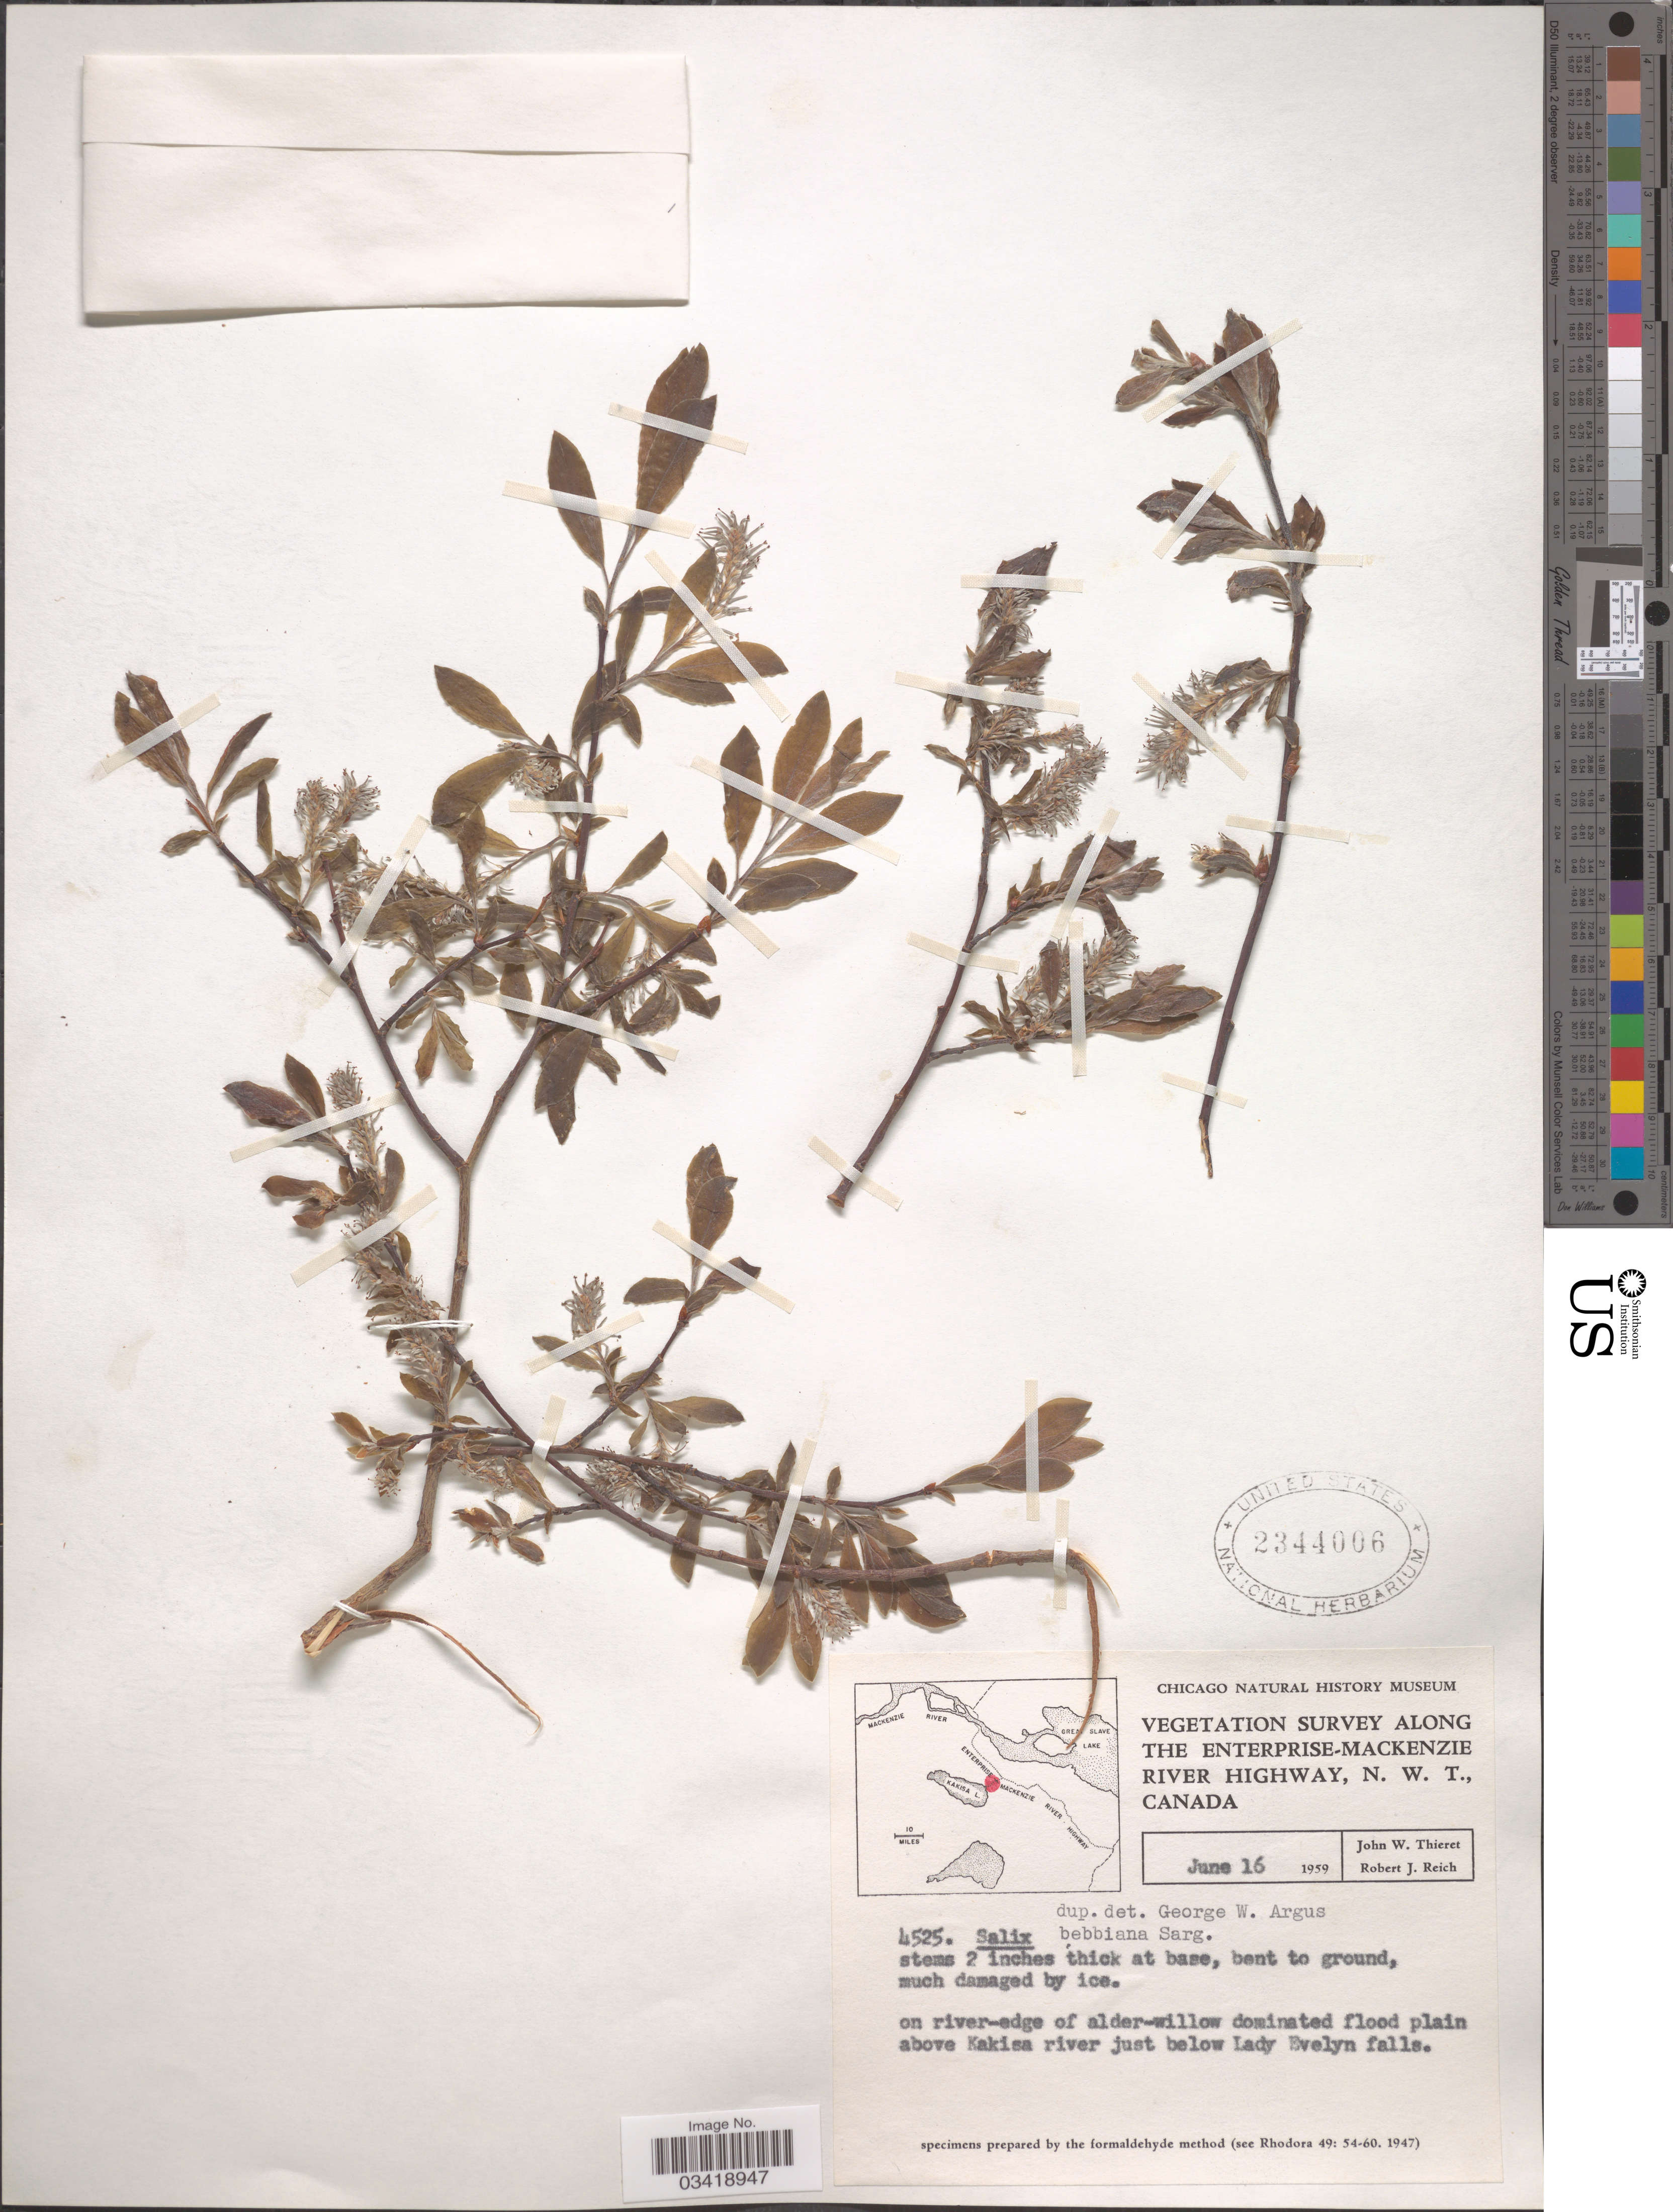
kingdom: Plantae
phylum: Tracheophyta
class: Magnoliopsida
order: Malpighiales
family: Salicaceae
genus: Salix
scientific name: Salix bebbiana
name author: Sarg.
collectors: J. W. Thieret & R. Reich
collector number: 4525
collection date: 1959-06-16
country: Canada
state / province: Northwest Territories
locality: Along the Enterprise-Mackenzie River Highway. On river-edge of alder-willow dominated flood plain above Kakisa river just below Lady Evelyn falls.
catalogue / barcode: US 2344006